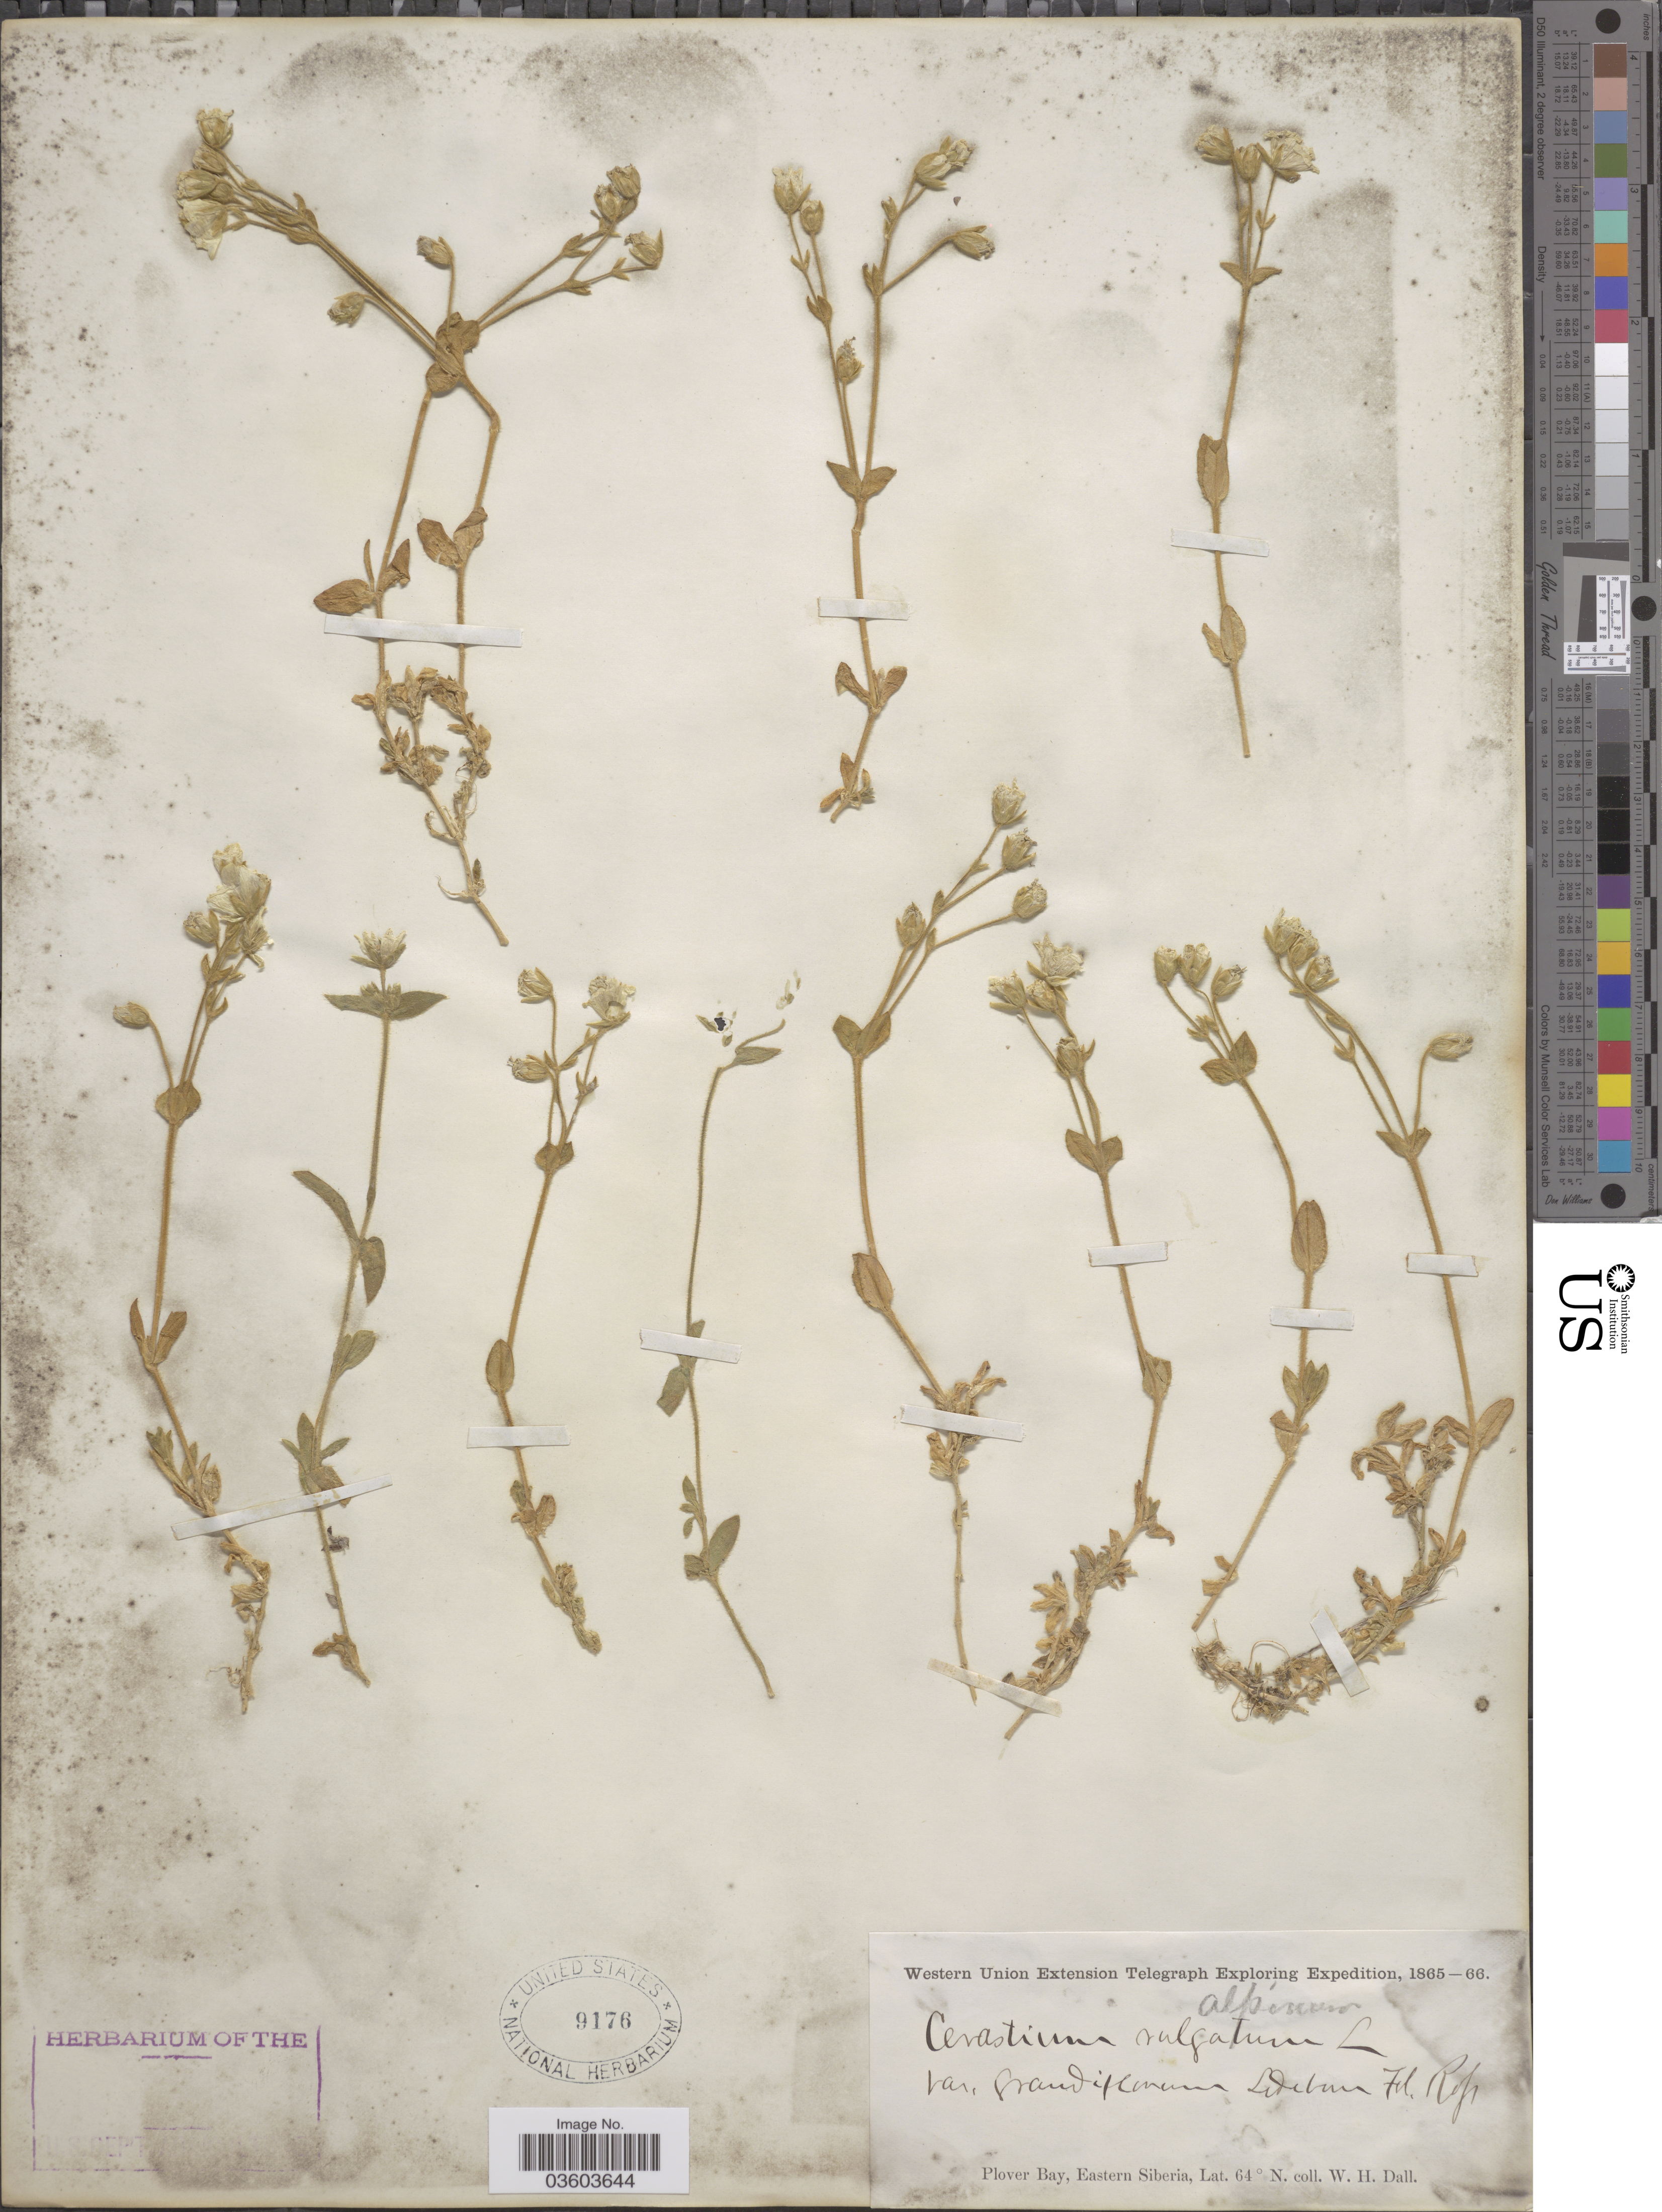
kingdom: Plantae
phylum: Tracheophyta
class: Magnoliopsida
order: Caryophyllales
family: Caryophyllaceae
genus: Cerastium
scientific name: Cerastium alpinum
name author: L.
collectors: W. Dall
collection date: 1865/1866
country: Russian Federation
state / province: Chukotka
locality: Plover Bay, Eastern Siberia.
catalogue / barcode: US 9176